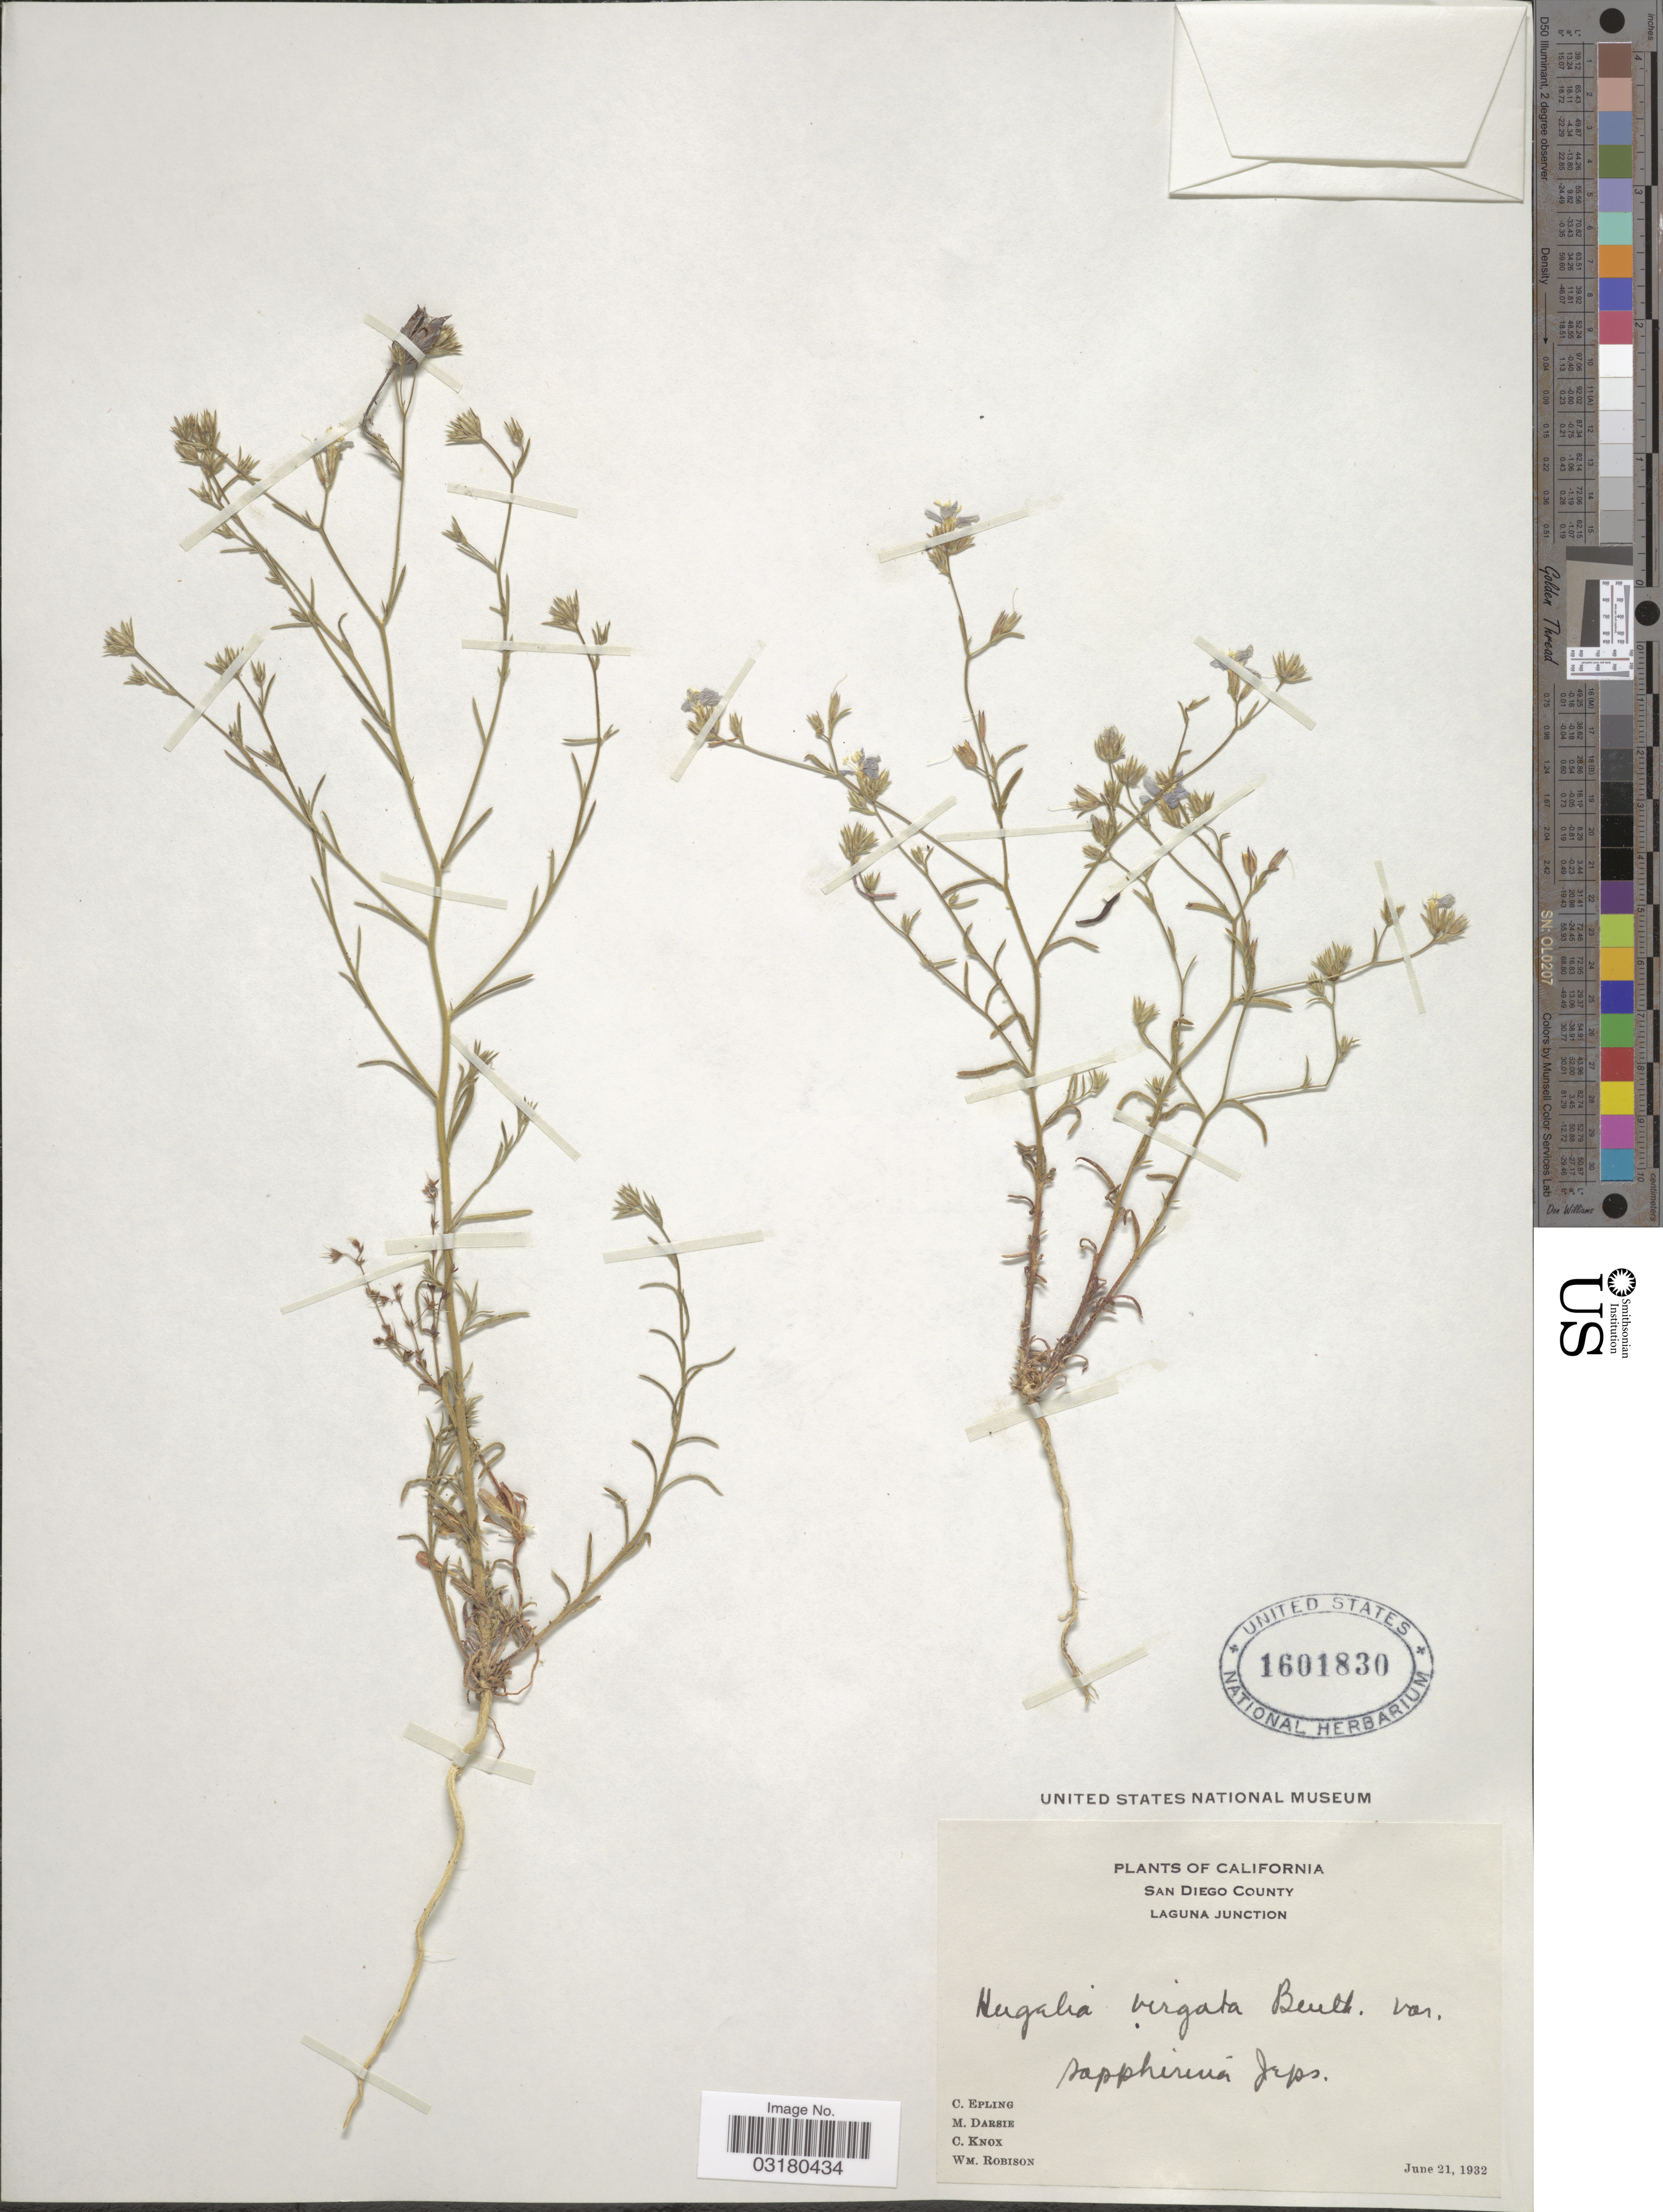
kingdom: Plantae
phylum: Tracheophyta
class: Magnoliopsida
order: Ericales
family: Polemoniaceae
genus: Eriastrum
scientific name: Eriastrum sapphirinum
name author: (Eastw.) H. Mason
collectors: C. C. Epling, M. Darsie, C. Knox & W. Robison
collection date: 1932-06-21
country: United States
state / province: California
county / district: San Diego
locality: San Diego County. Laguna Junction.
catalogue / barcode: US 1601830